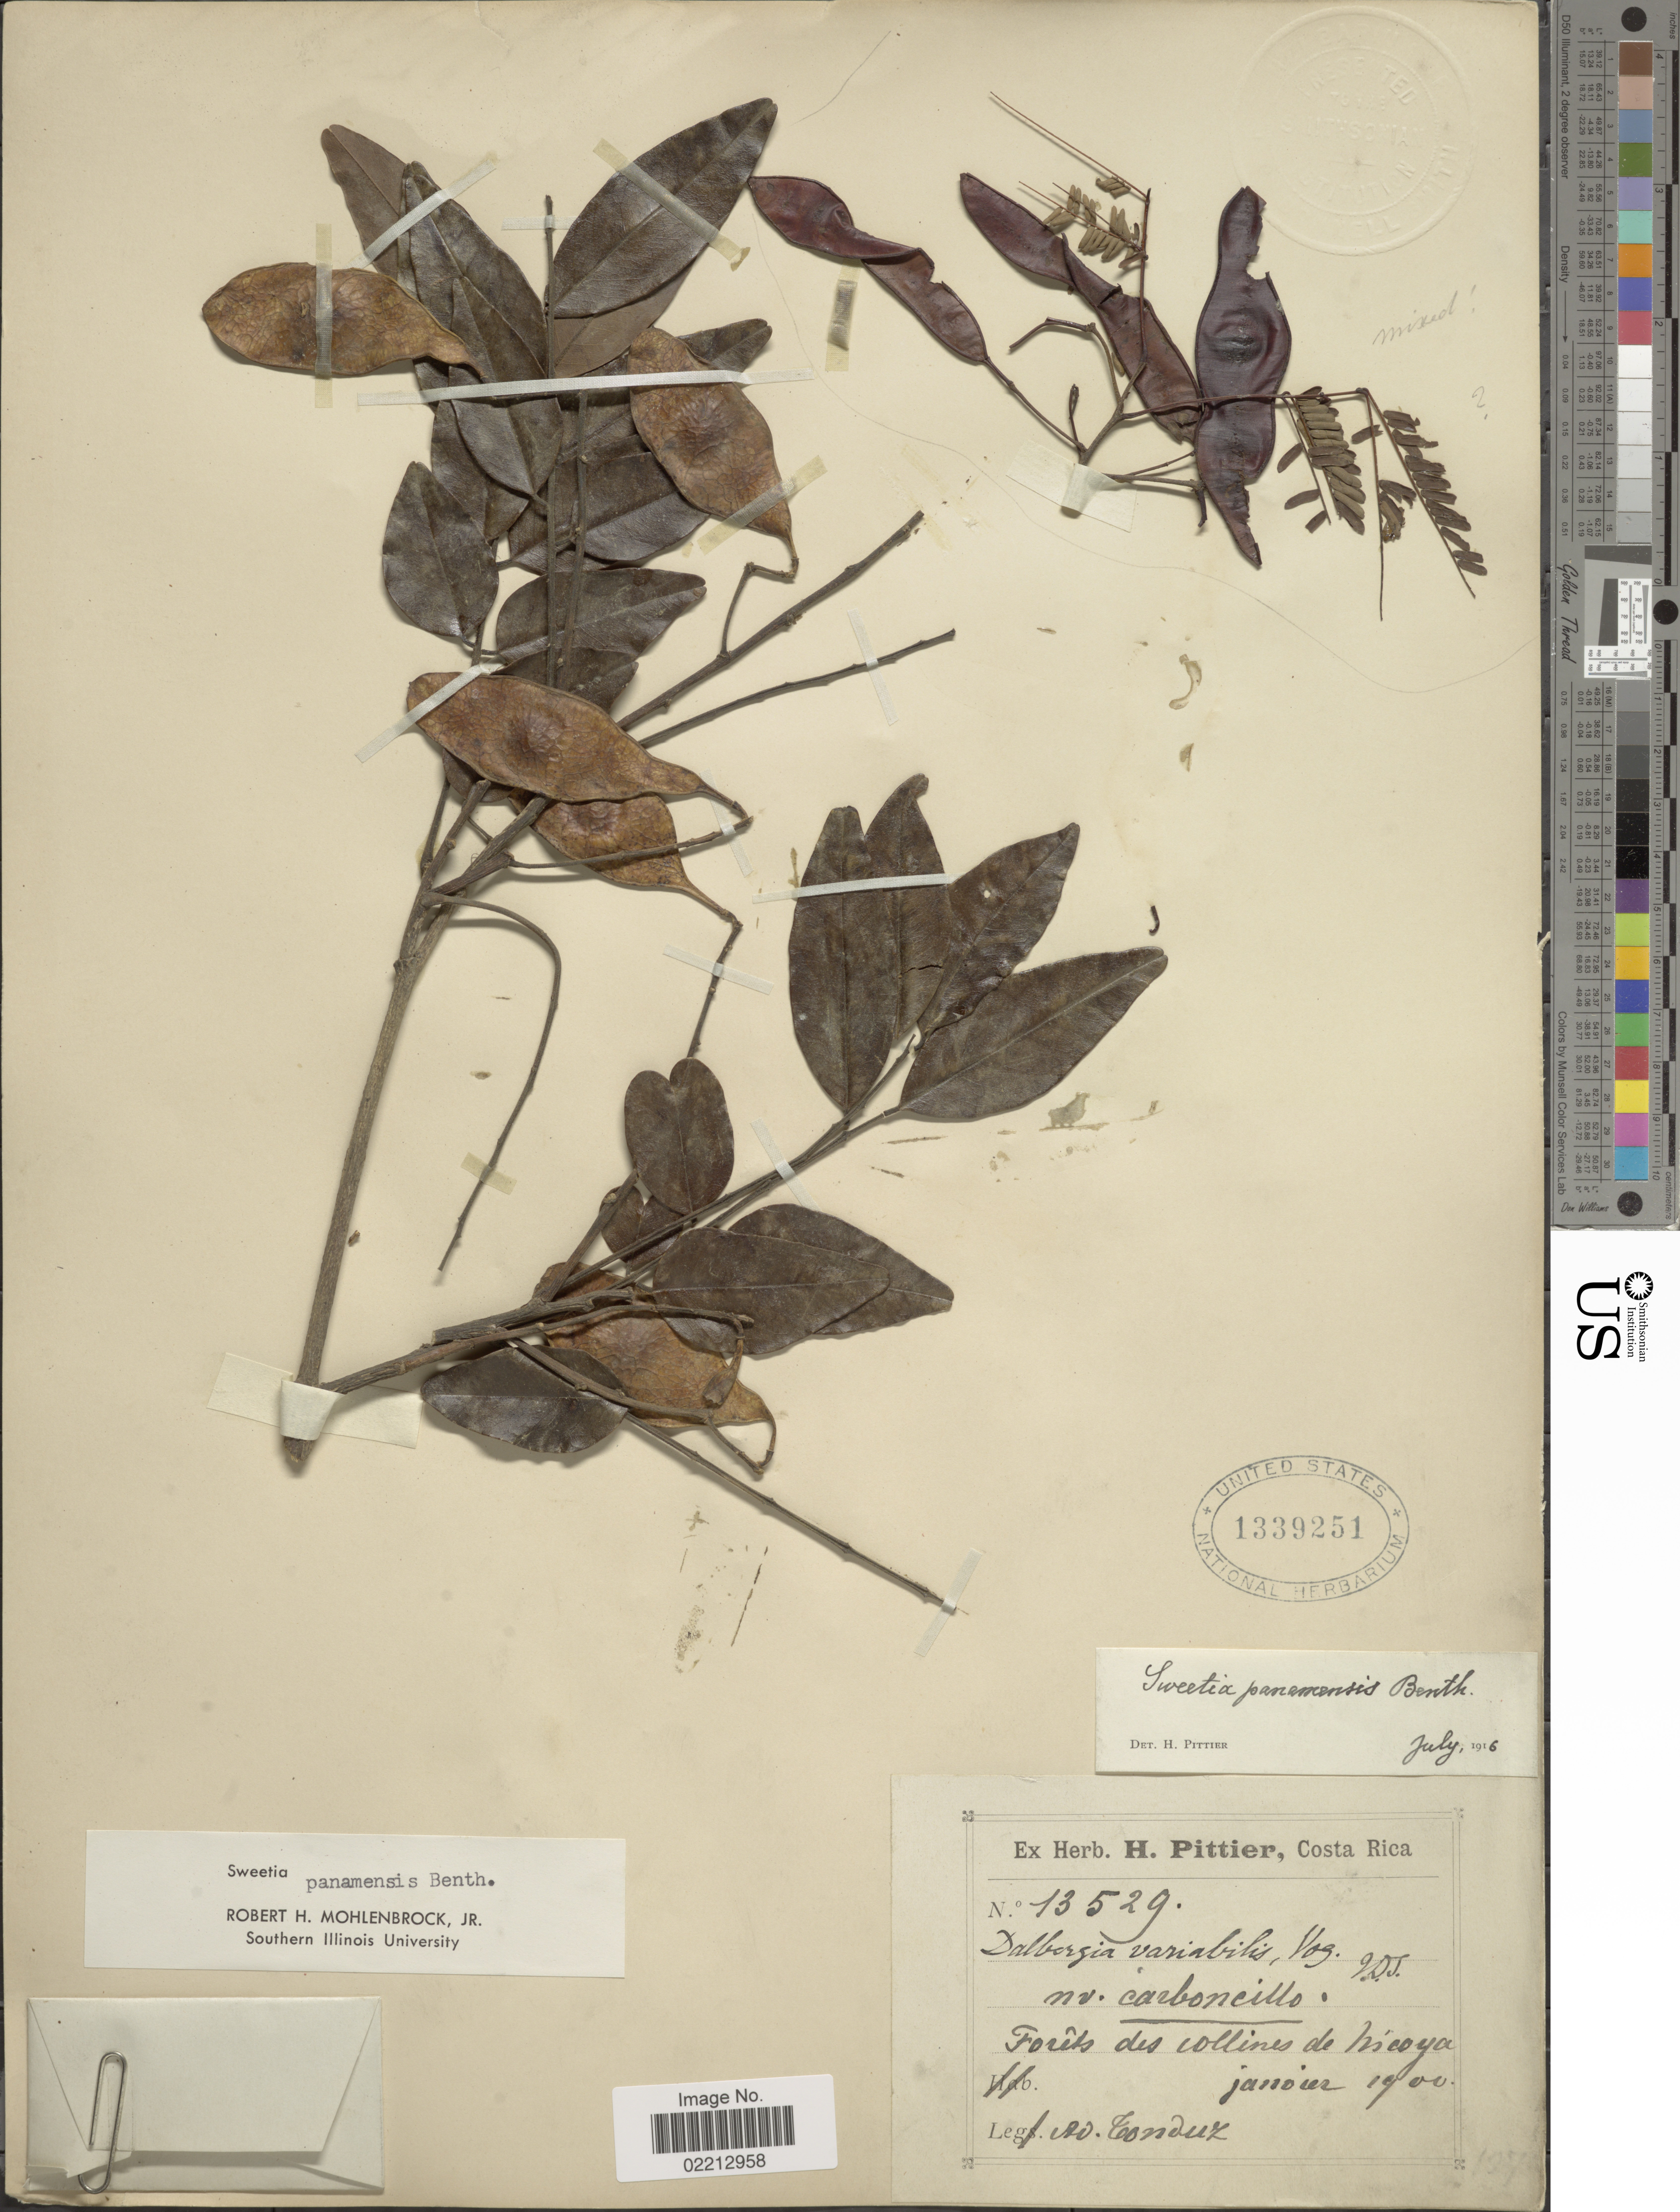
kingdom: Plantae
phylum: Tracheophyta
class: Magnoliopsida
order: Fabales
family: Fabaceae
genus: Acosmium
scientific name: Acosmium panamense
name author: (Benth.) Yakovlev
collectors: A. Tonduz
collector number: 13529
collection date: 1900-01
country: Costa Rica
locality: Forets des collines de Nicoya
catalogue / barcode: US 1339251